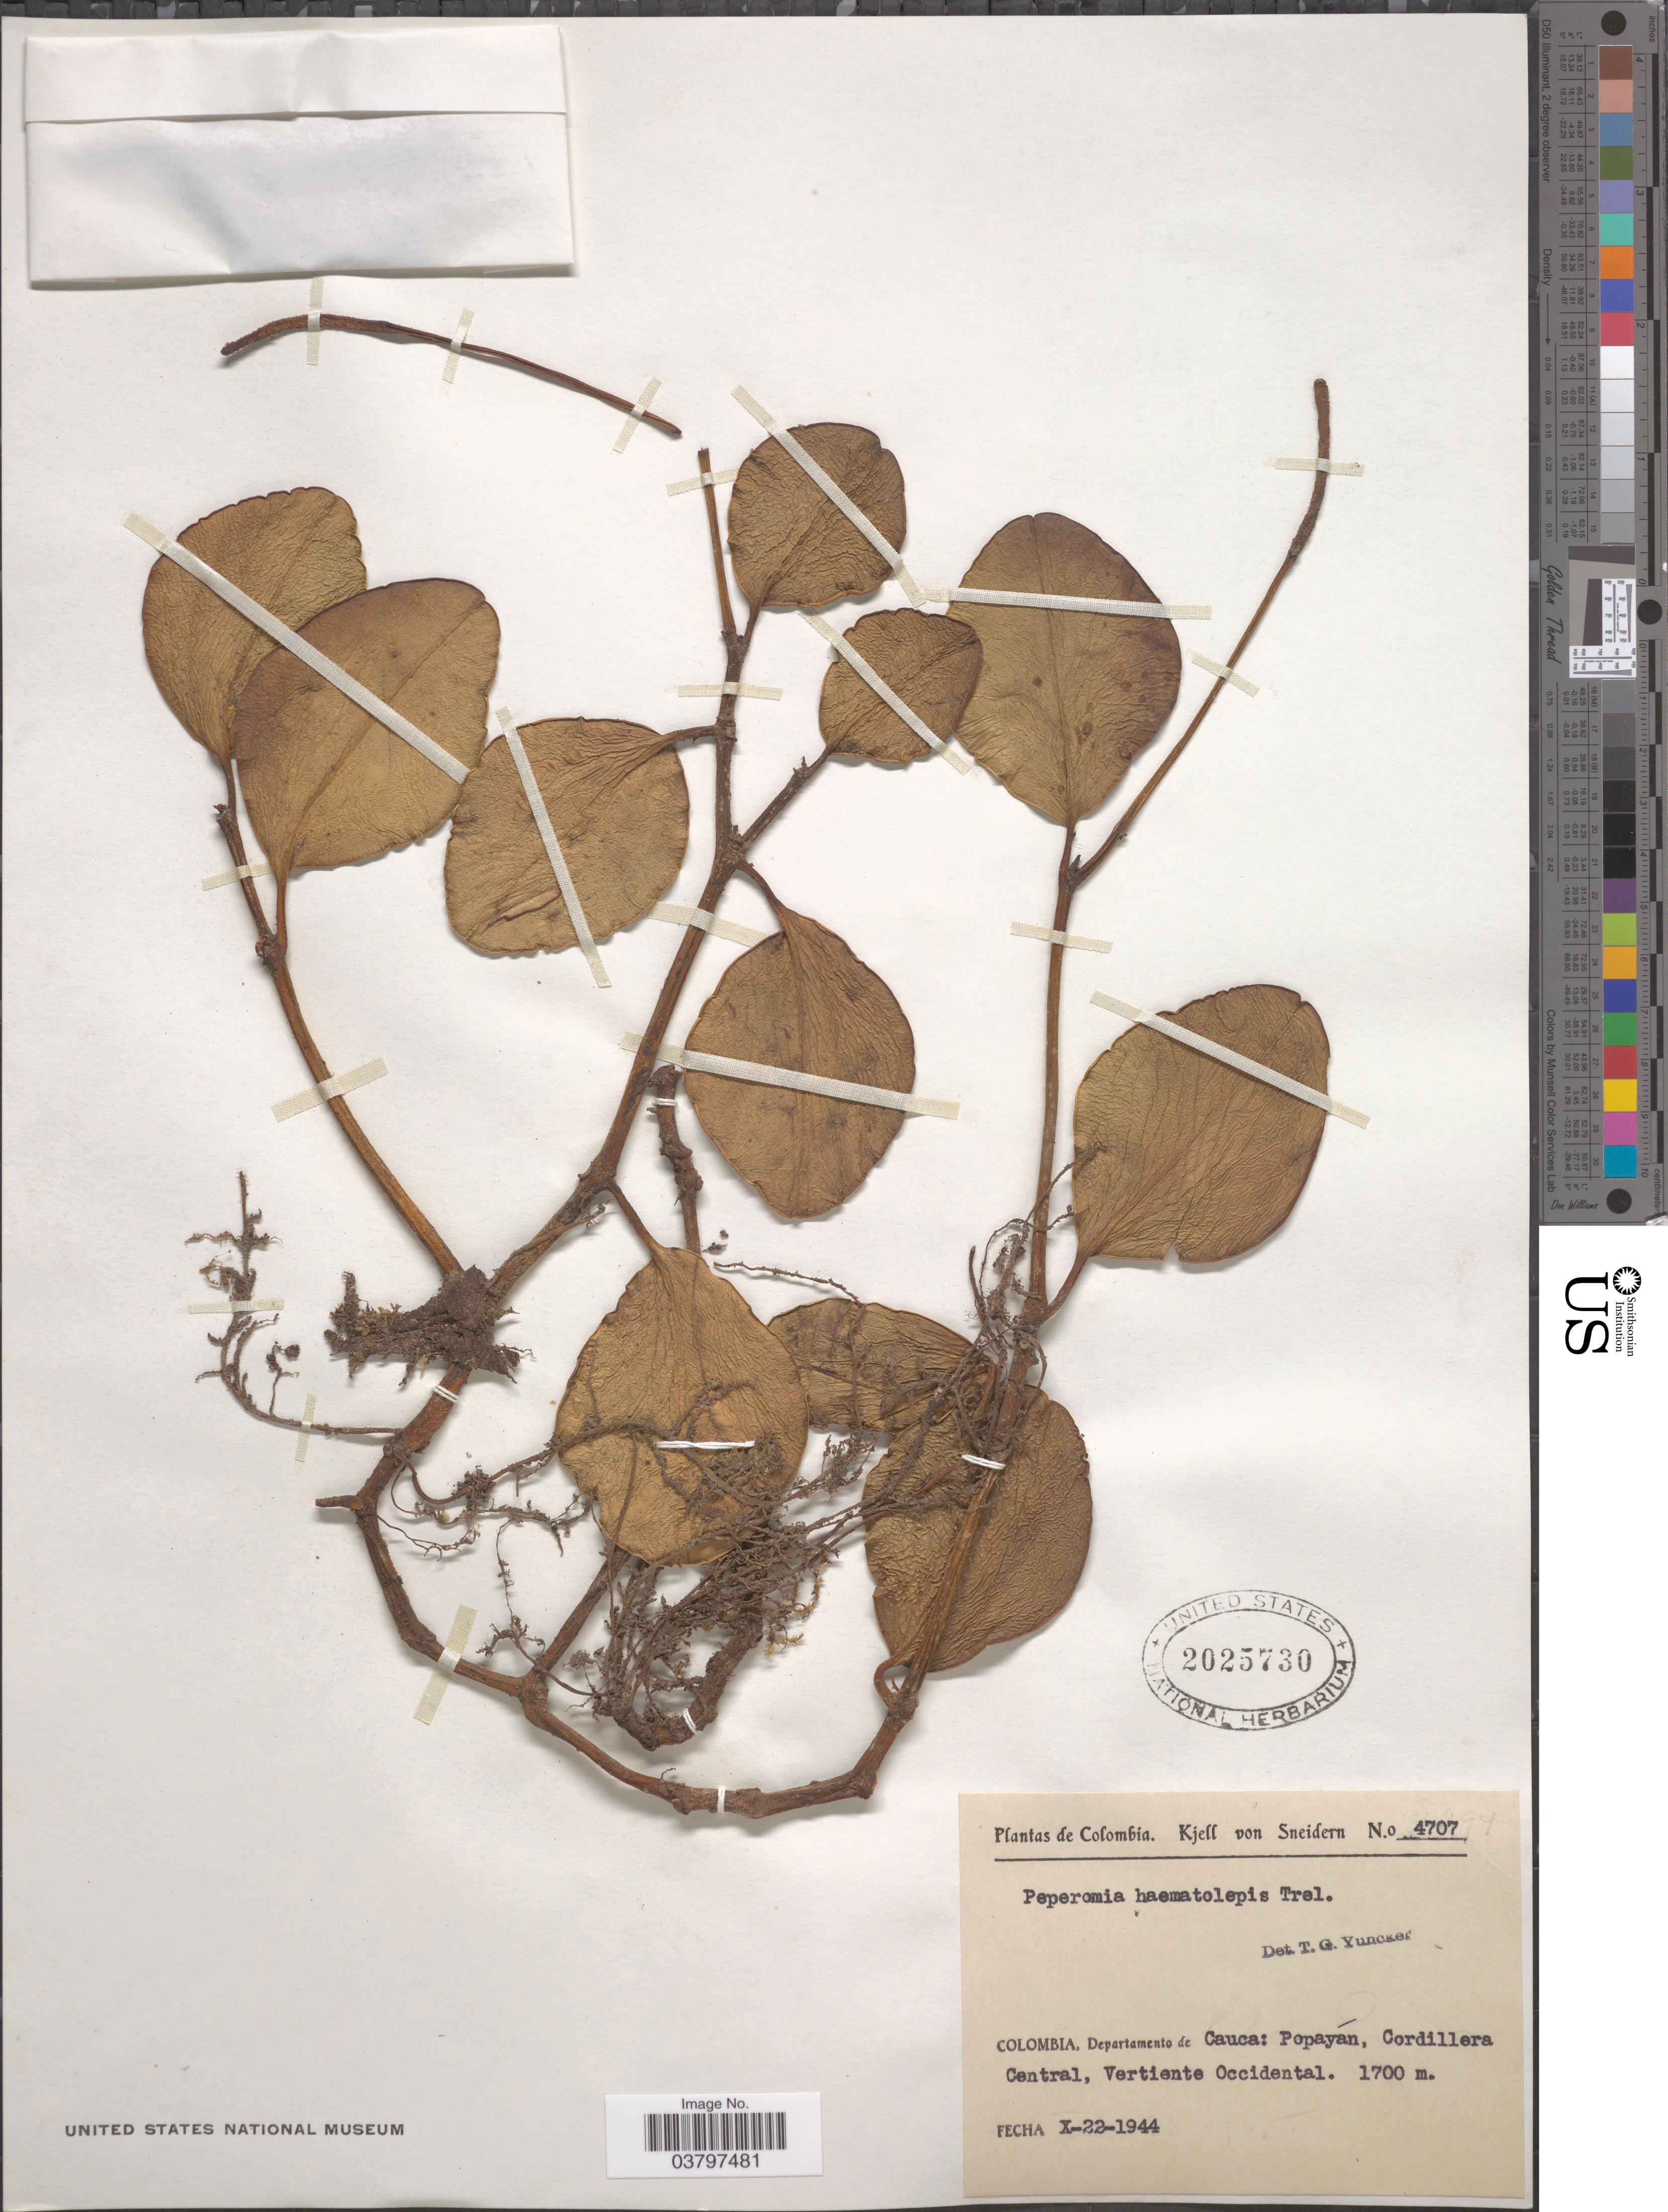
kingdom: Plantae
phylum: Tracheophyta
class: Magnoliopsida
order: Piperales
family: Piperaceae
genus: Peperomia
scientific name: Peperomia haematolepis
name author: Trel.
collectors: K. von Sneidern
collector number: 4707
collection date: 1944-10-22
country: Colombia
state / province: Cauca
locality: Departamento de Cauca: Popayán, Cordillera Central, Vertiente Occidental.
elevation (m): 1700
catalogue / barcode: US 2025730